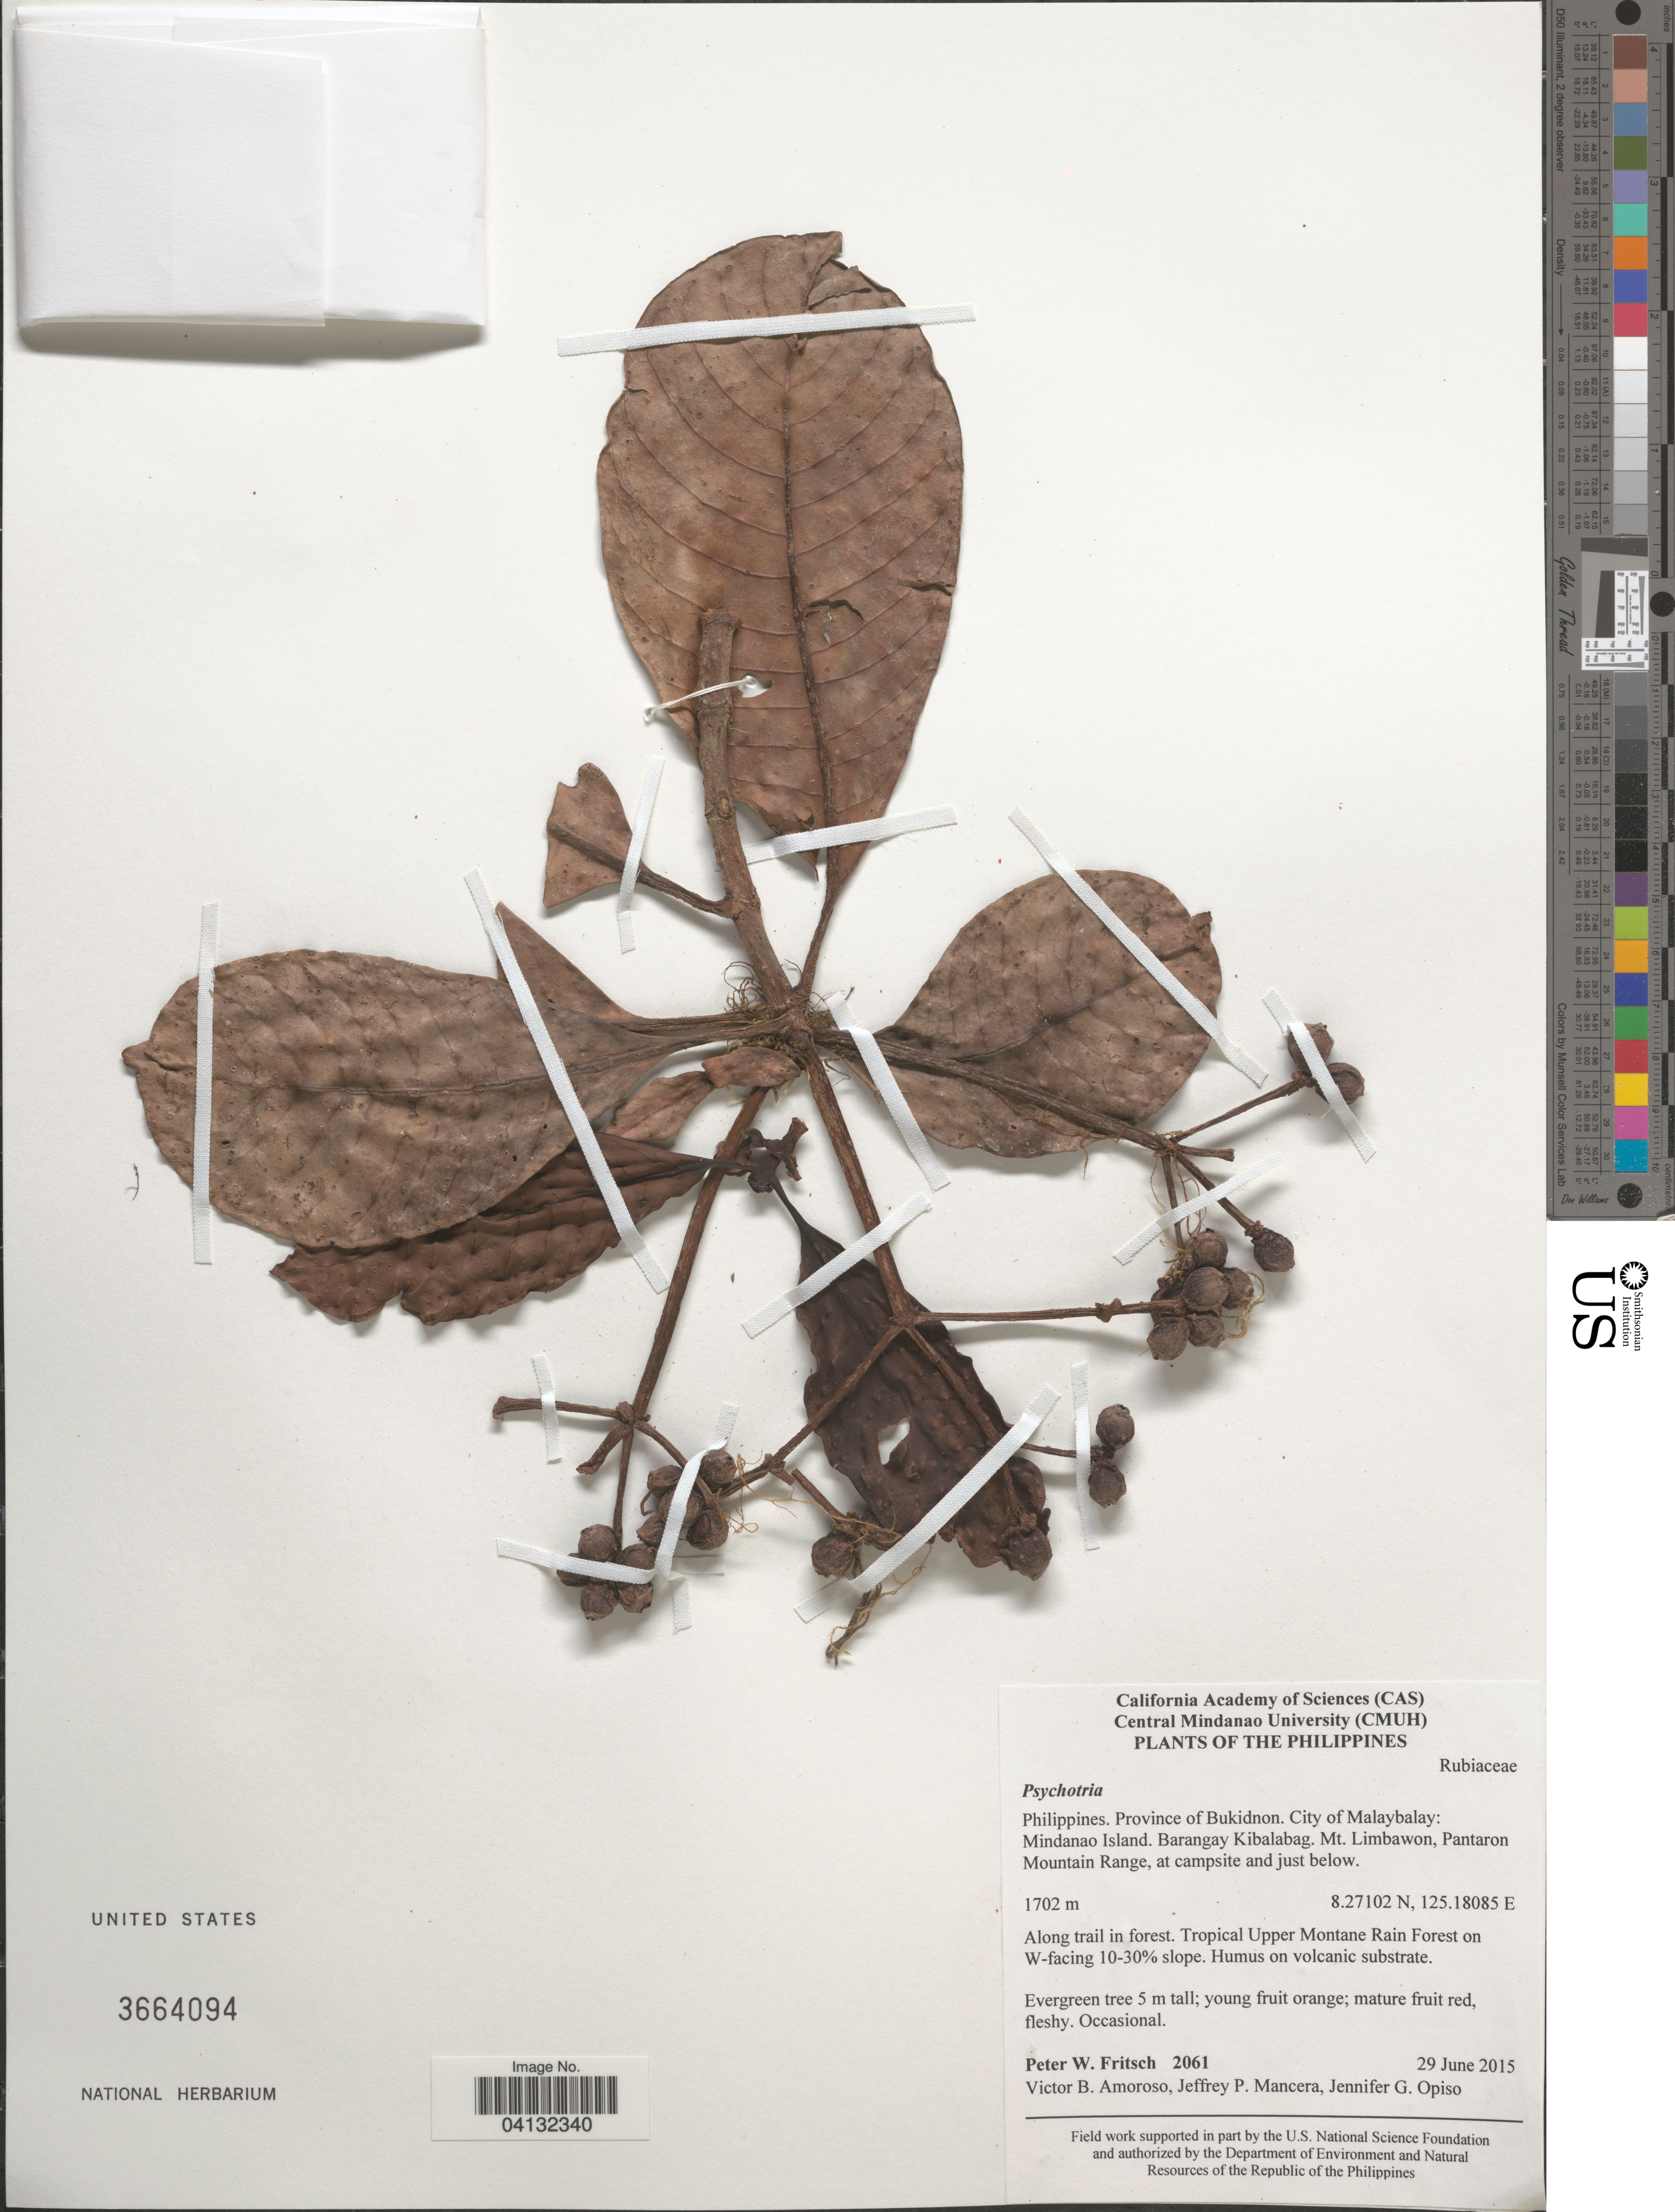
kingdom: Plantae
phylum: Tracheophyta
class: Magnoliopsida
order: Gentianales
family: Rubiaceae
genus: Psychotria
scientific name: Psychotria sp.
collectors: P. W. Fritsch, V. Amoroso, J. Mancera & J. Opiso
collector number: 2061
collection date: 2015-06-29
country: Philippines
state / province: Northern Mindanao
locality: Province of Bukidnon. City of Malaybalay: Mindanao Island. Barangay Kibalabag, Mt. Limbawon, Pantaron Mountain Range, at campsite and just below. Tropical Upper Montane Rain Forest on W-facing 10-30% slope.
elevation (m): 1702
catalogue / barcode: US 3664094